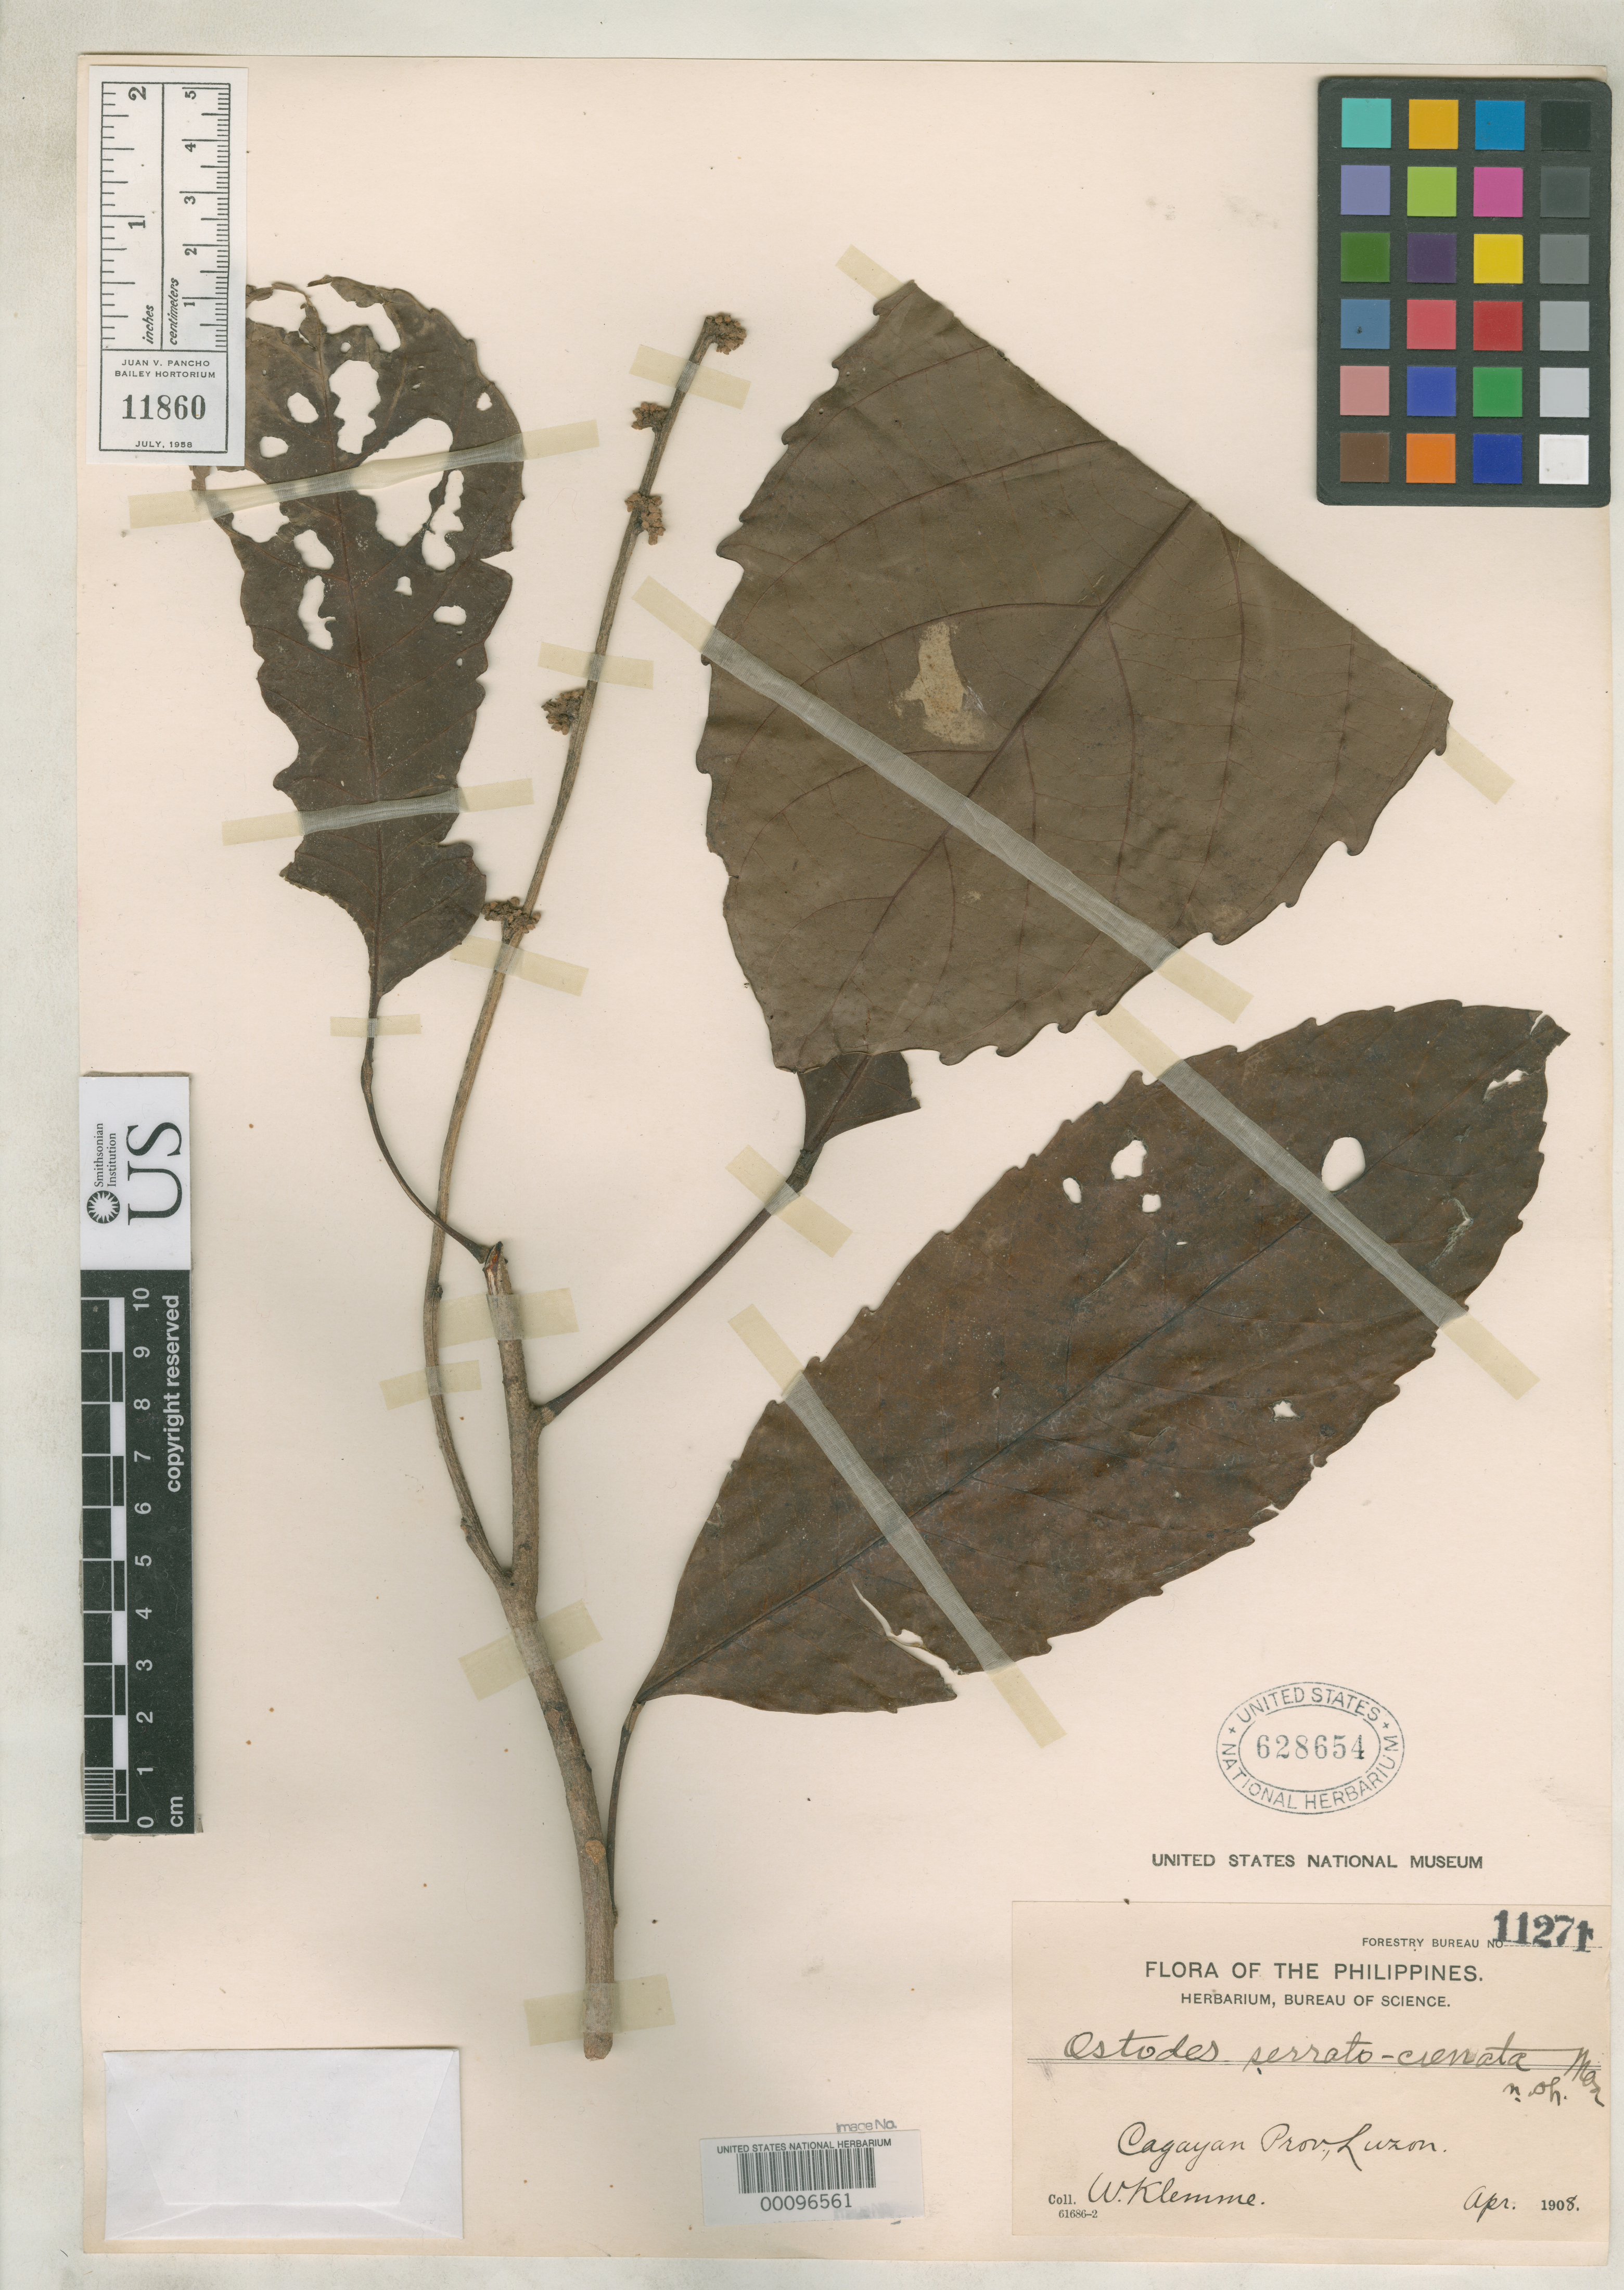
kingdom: Plantae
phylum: Tracheophyta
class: Magnoliopsida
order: Malpighiales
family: Euphorbiaceae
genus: Ostodes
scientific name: Ostodes serrato-crenata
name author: Merr.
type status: Syntype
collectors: W. Klemme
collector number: For. Bur. 11271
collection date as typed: Apr 1908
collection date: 1908-04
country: Philippines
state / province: Cagayan Valley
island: Luzon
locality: Cagayan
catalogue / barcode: US 62854